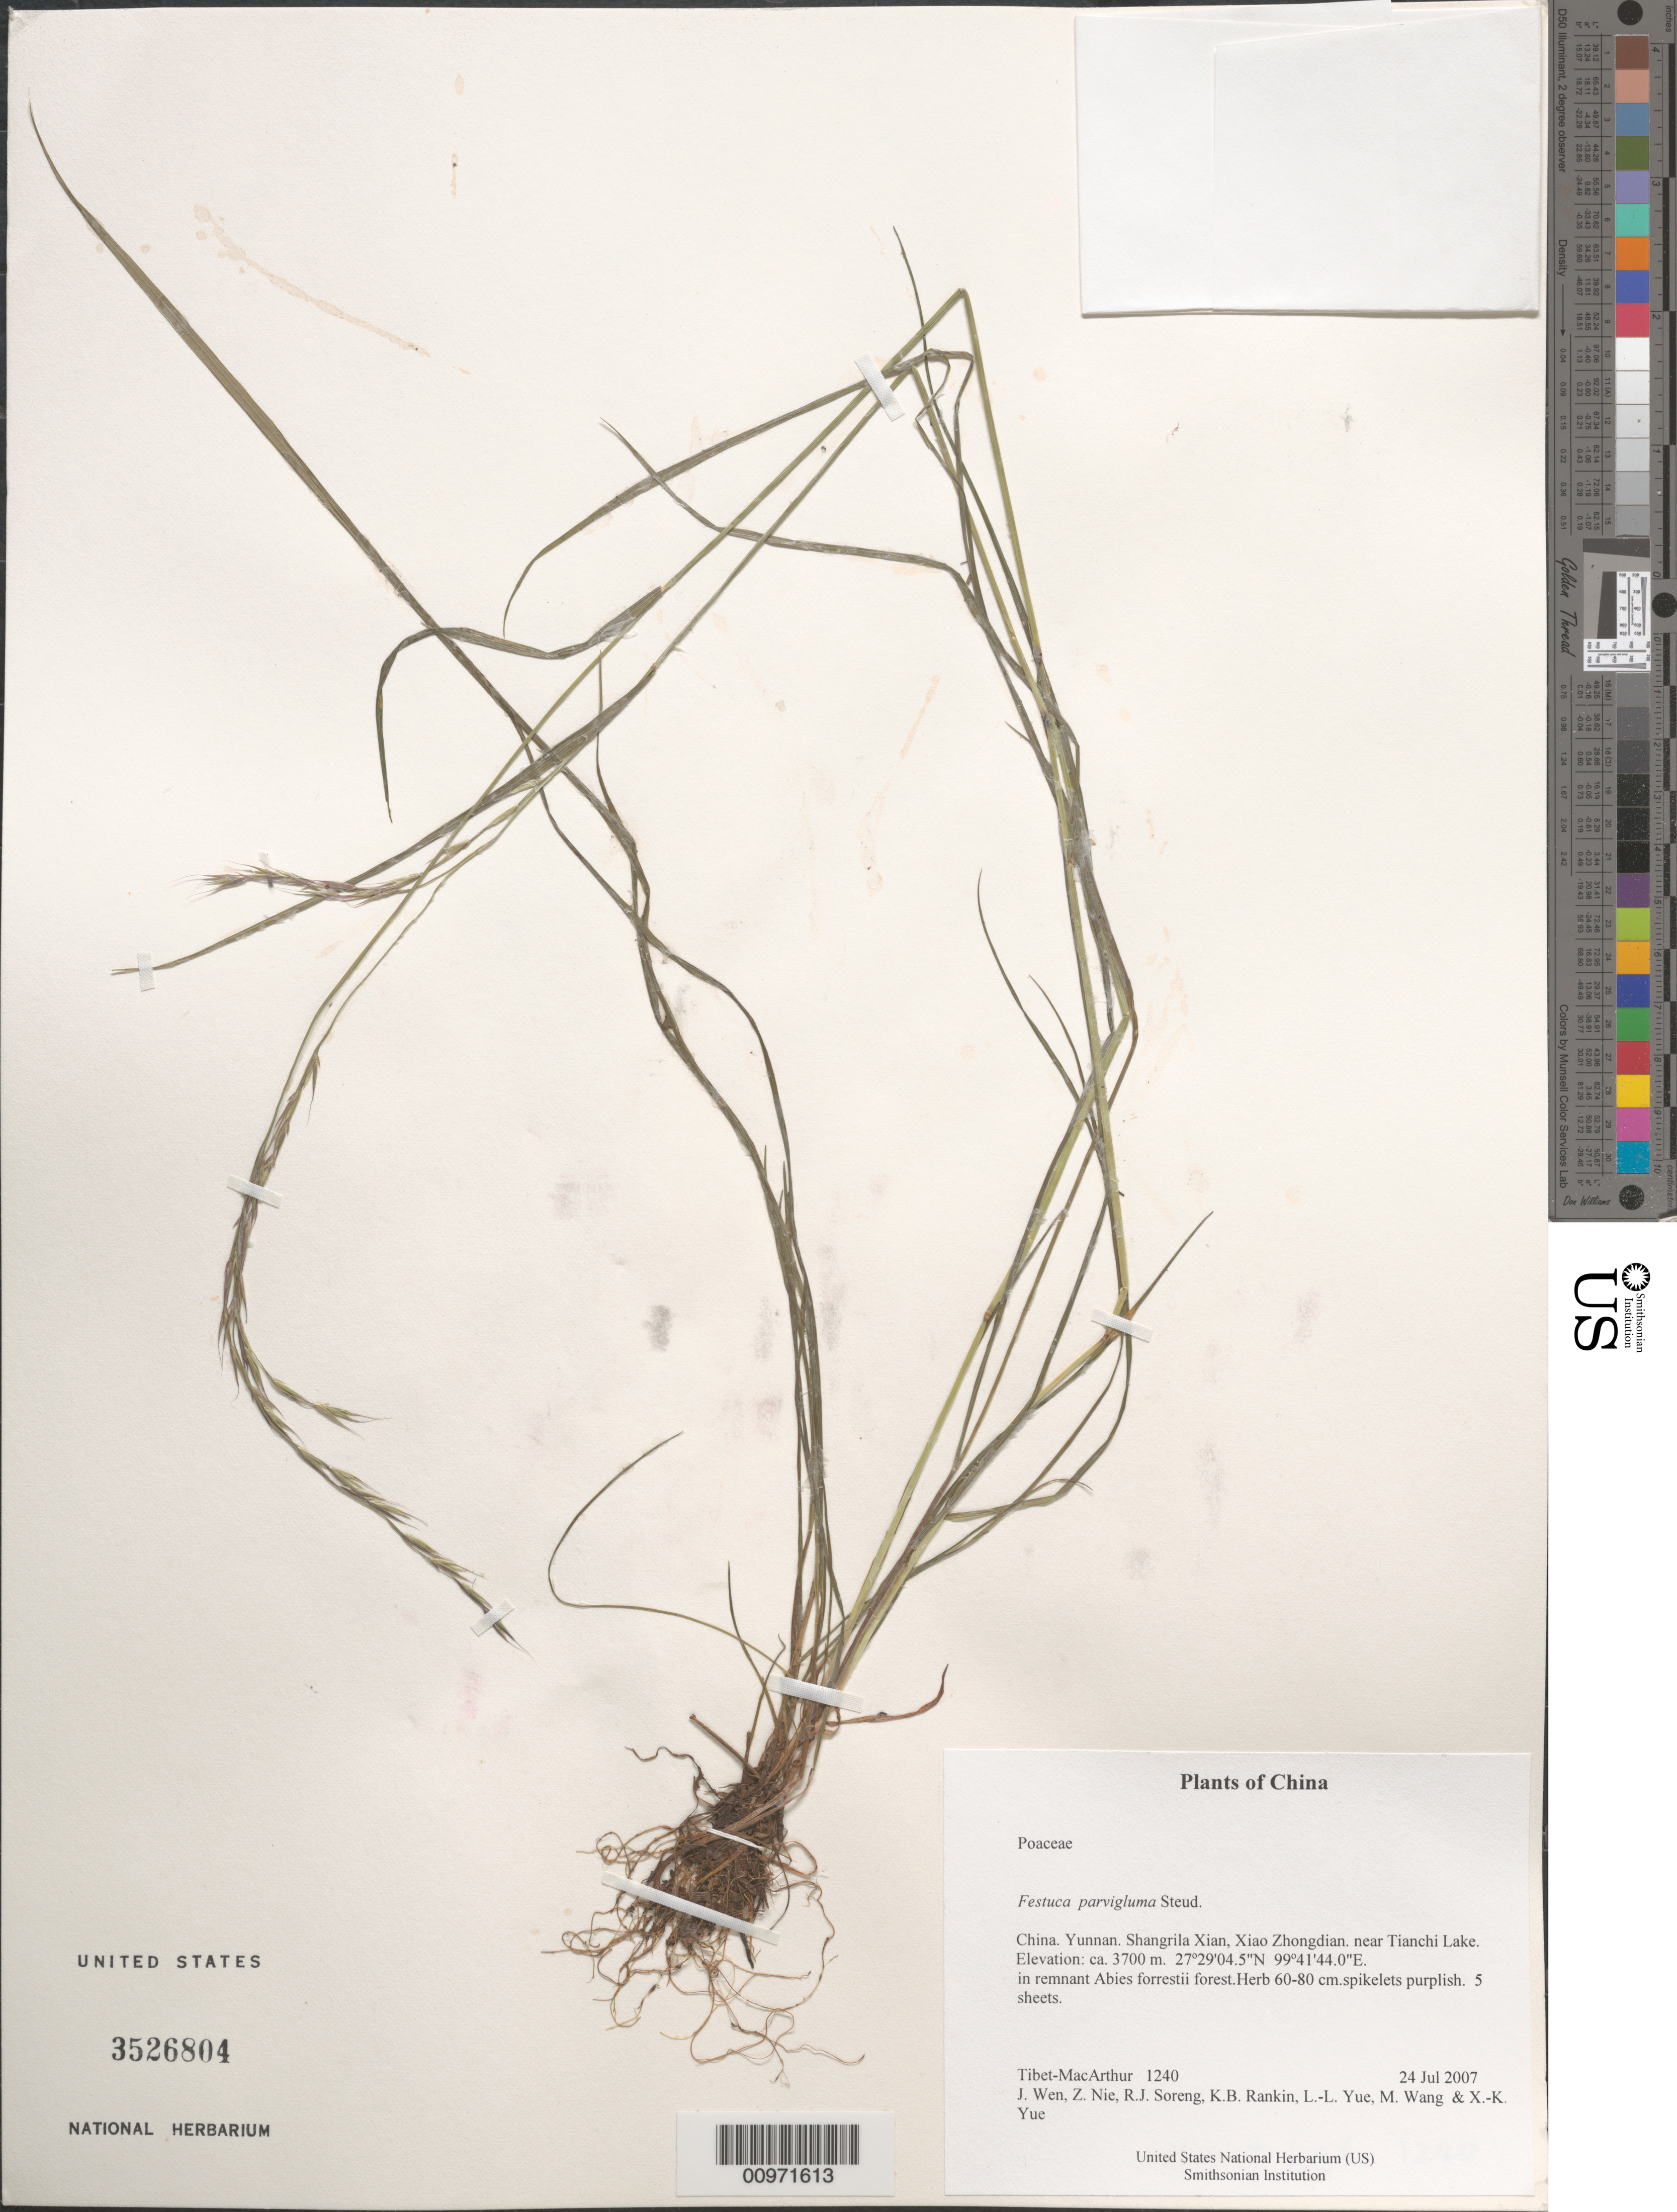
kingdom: Plantae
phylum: Tracheophyta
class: Liliopsida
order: Poales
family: Poaceae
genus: Hesperochloa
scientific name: Hesperochloa parvigluma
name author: (Steud.)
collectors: Tibet-MacArthur, J. Wen, Z. Nie, R. J. Soreng, K. Rankin, L. Yue, M. Wang & X. Yue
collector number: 1240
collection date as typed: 24 Jul 2007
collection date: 2007-07-24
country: China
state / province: Yunnan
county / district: Shangrila Xian, Xiao Zhongdian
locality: near Tianchi Lake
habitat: In remnant Abies forrestii forest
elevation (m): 3700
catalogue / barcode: US 3526804